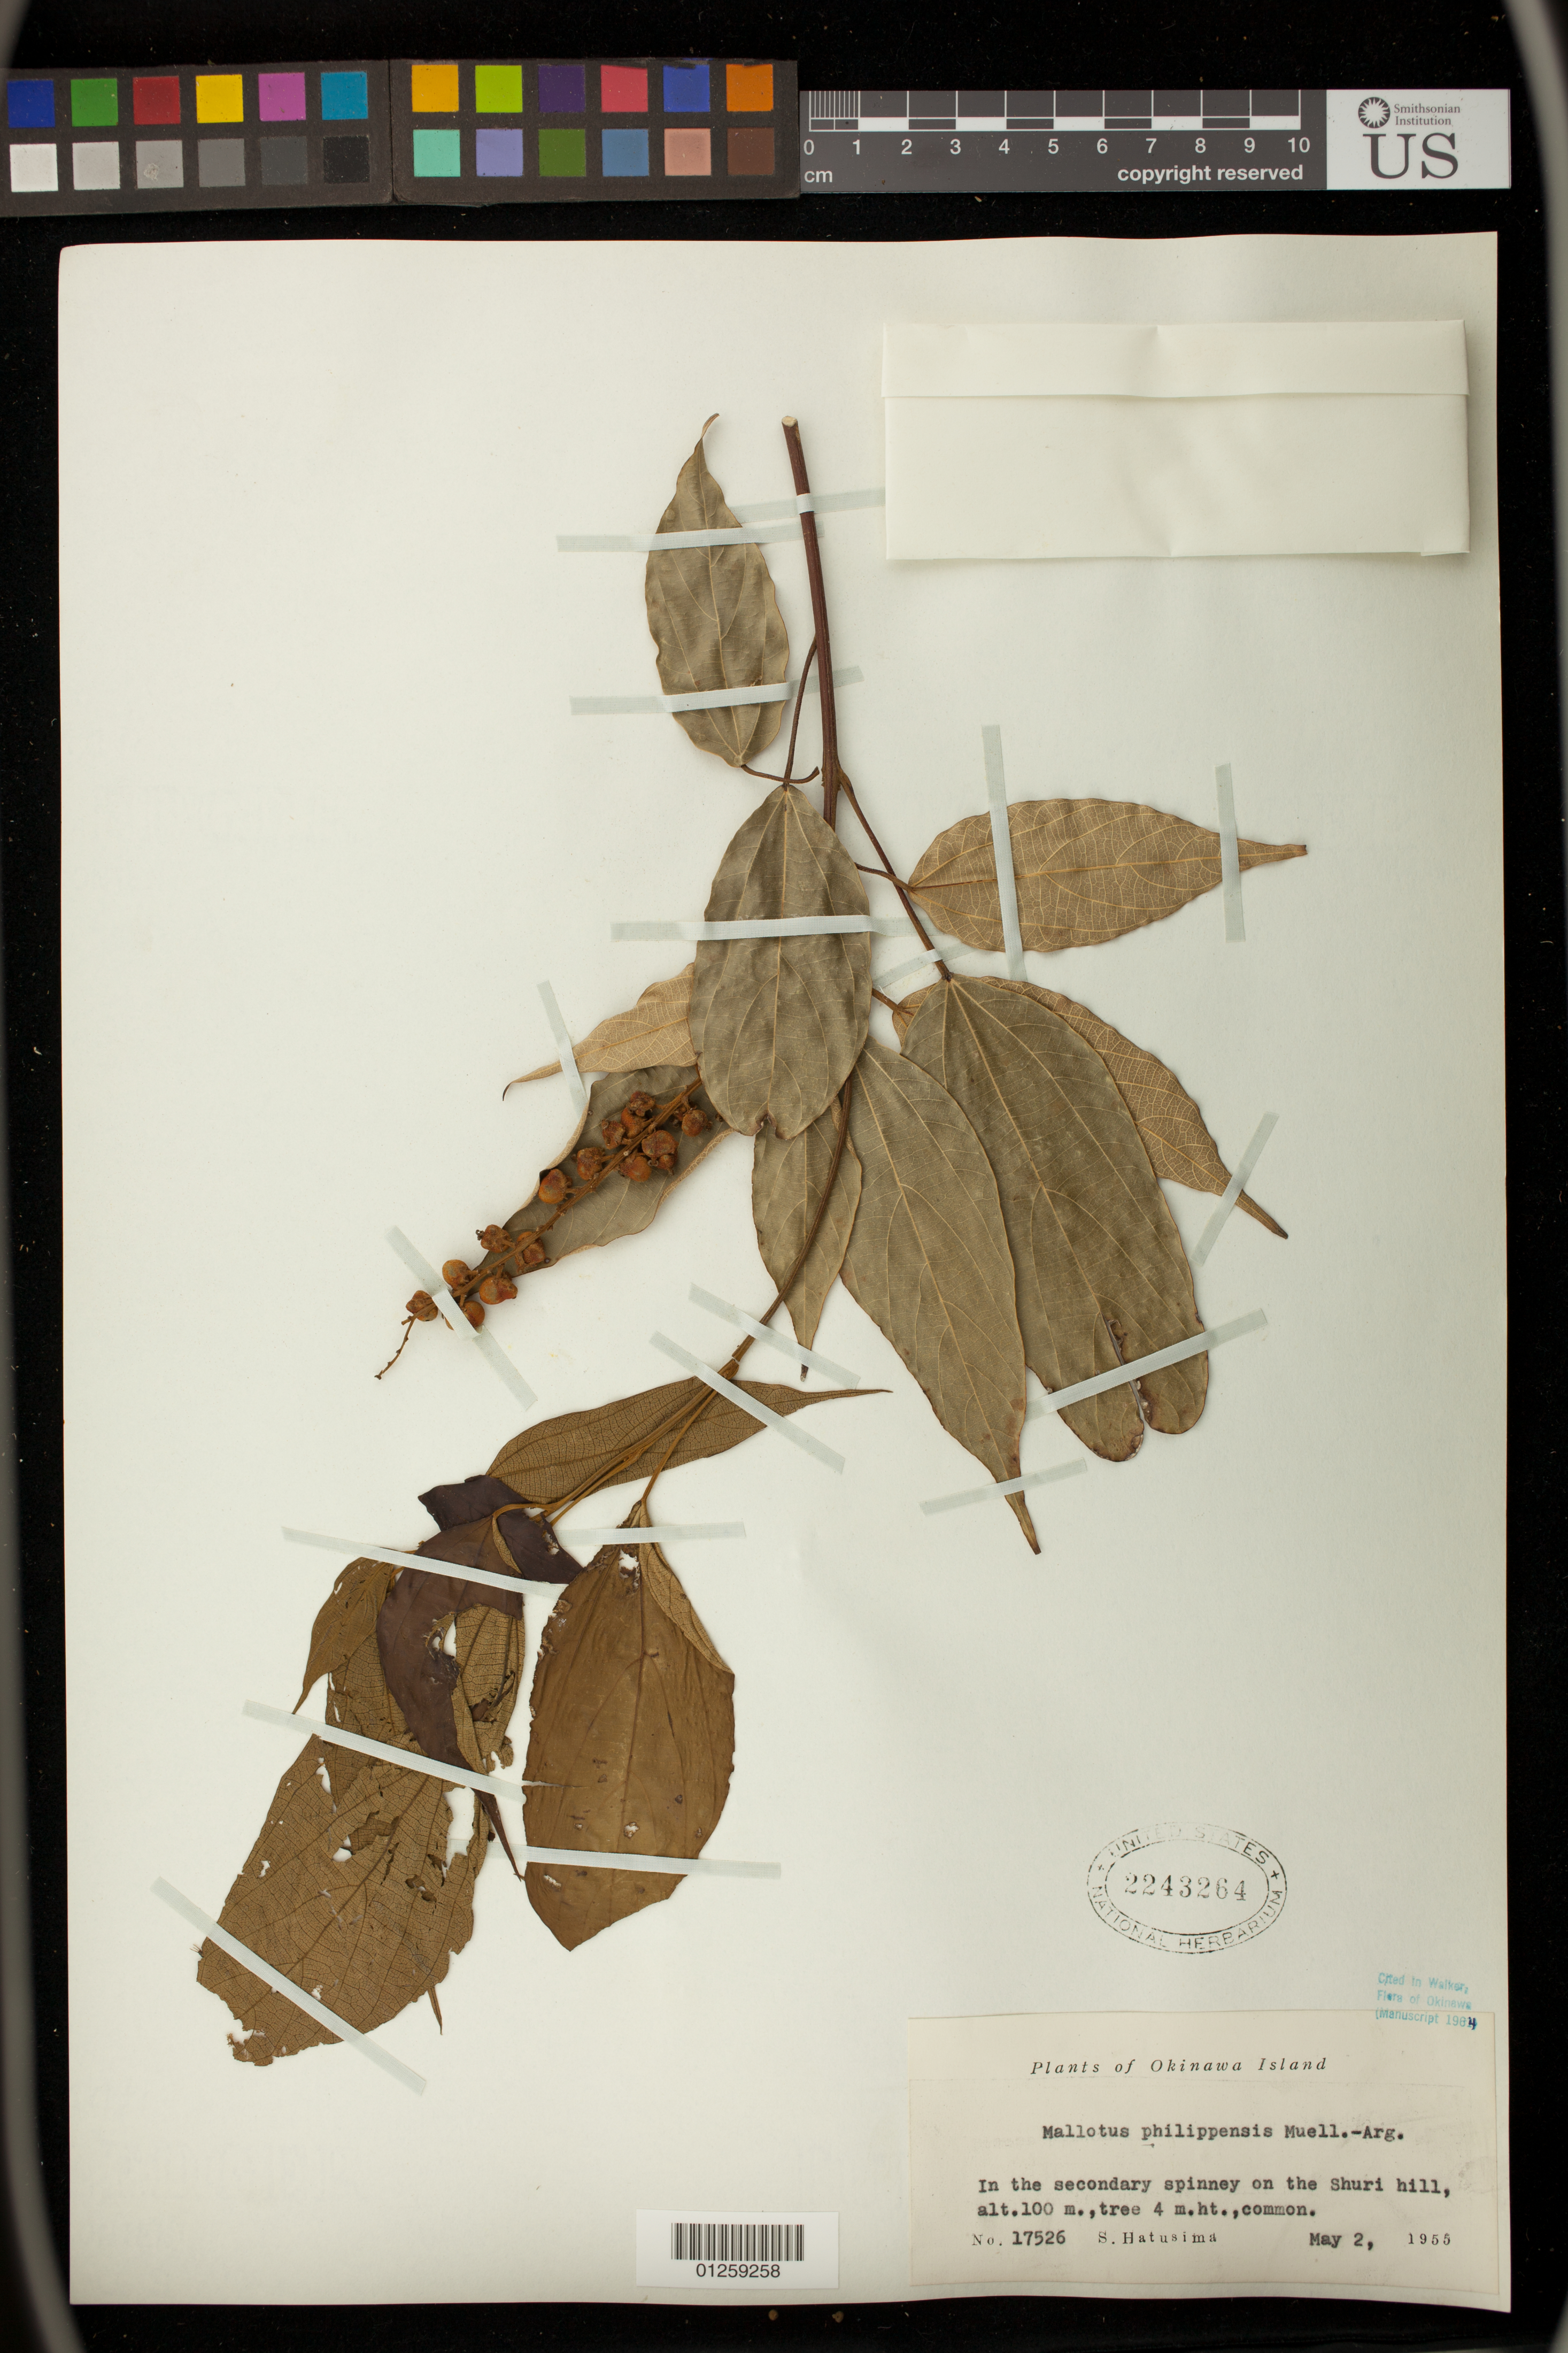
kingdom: Plantae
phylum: Tracheophyta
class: Magnoliopsida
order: Malpighiales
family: Euphorbiaceae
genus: Mallotus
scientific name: Mallotus philippensis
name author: (Lam.) Müll. Arg.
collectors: S. Hatusima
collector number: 17526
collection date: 1955-05-02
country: Japan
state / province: Okinawa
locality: In the secondary spinney on the Shuri hill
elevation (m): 100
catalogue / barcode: US 2243264